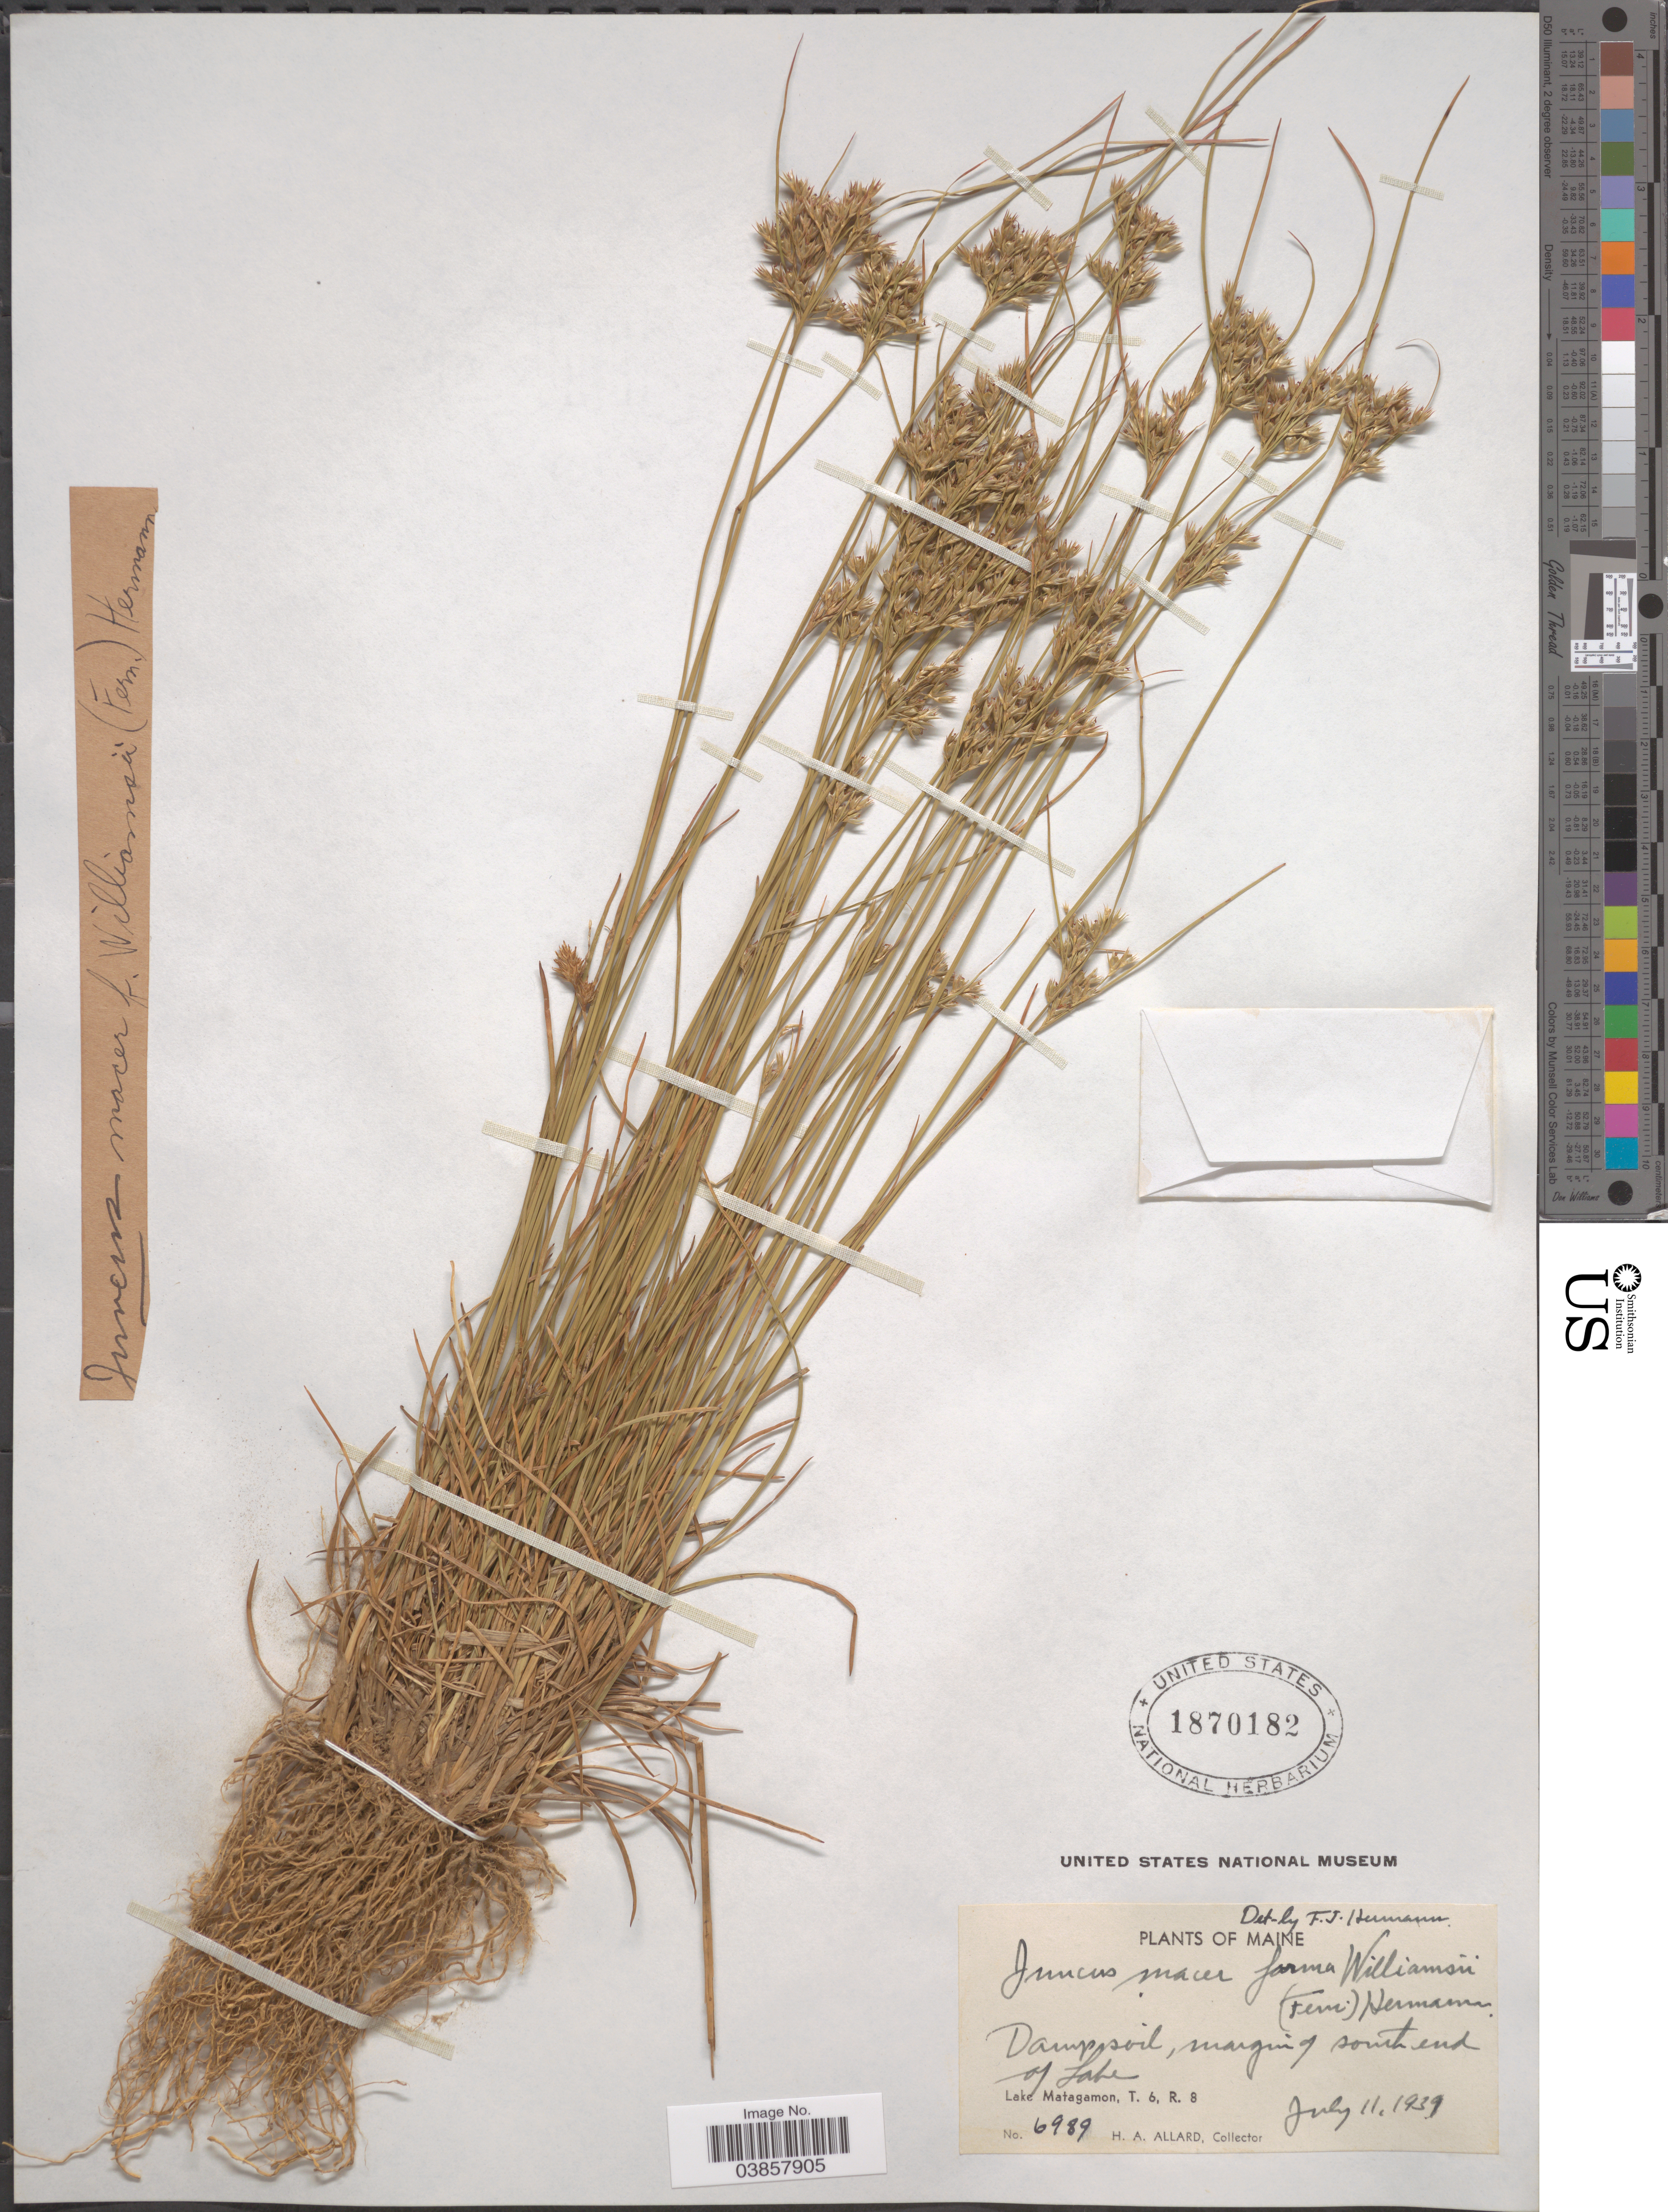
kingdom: Plantae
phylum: Tracheophyta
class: Liliopsida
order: Poales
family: Juncaceae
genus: Juncus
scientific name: Juncus tenuis var. williamsii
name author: Fernald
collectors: H. A. Allard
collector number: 6989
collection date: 1939-07-11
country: United States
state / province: Maine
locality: Margin of south end of Lake. Lake Matagamon, T. 6, R. 8.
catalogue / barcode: US 1870182